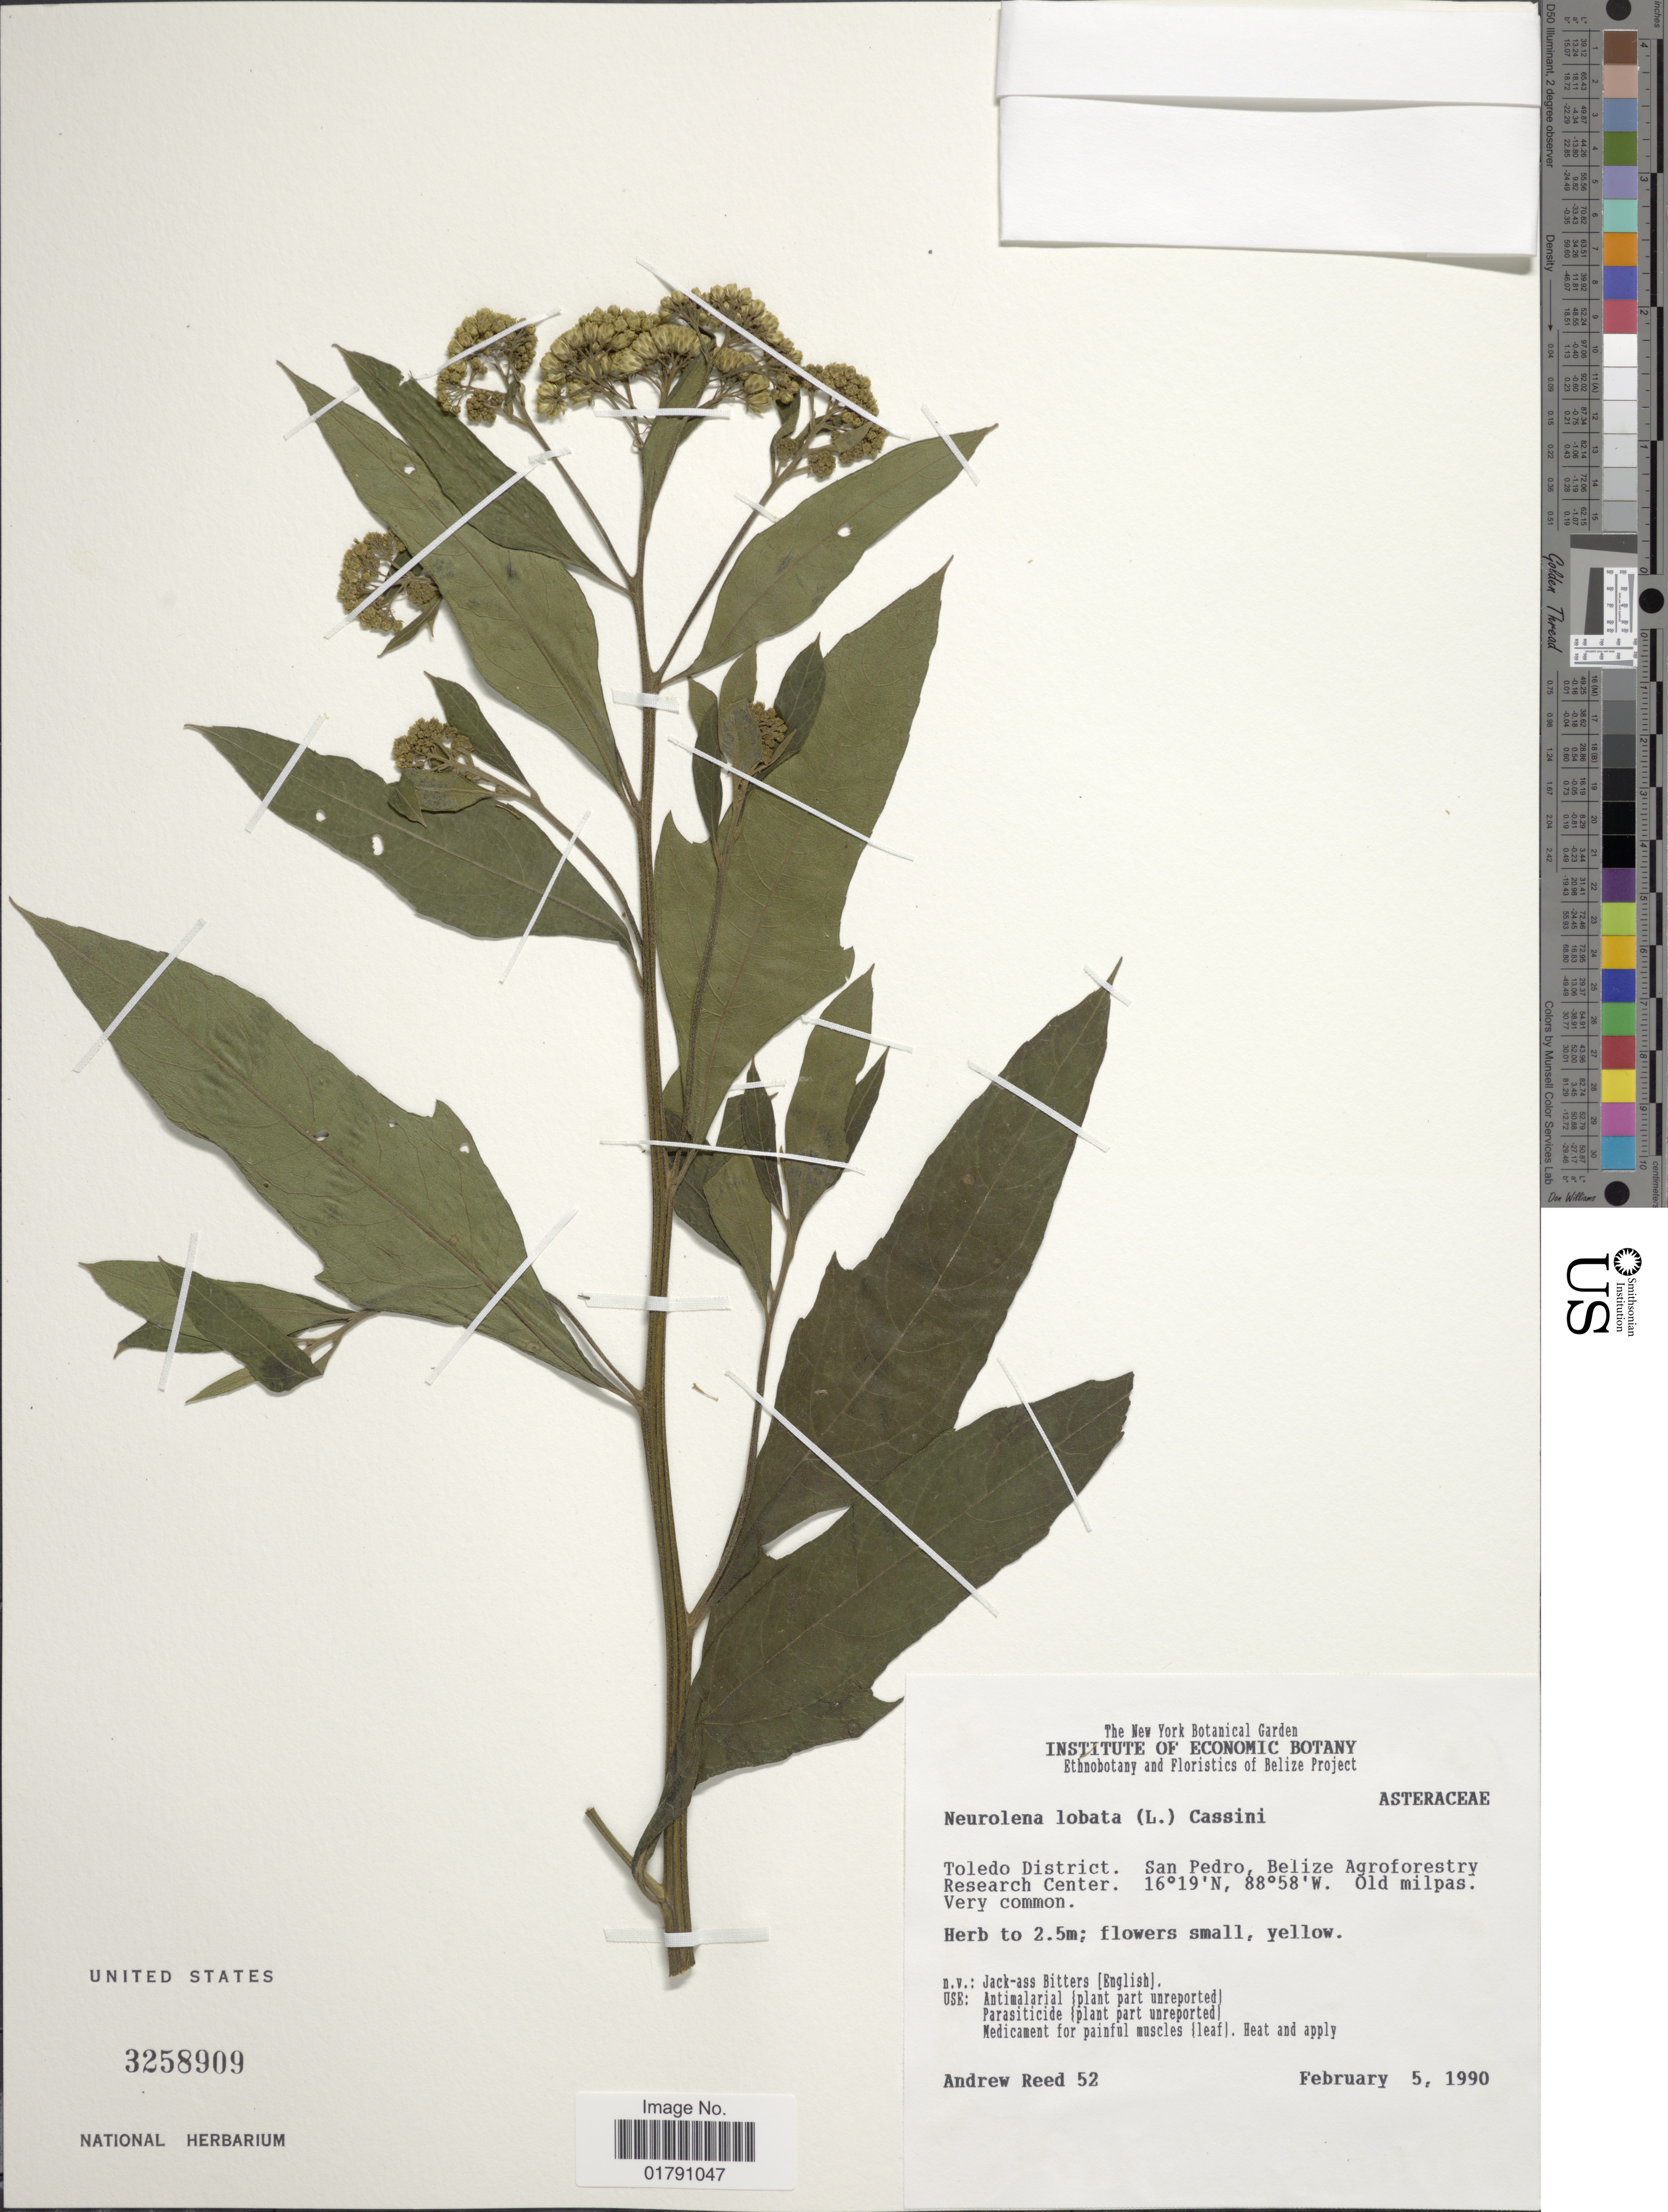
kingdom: Plantae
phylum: Tracheophyta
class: Magnoliopsida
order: Asterales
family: Asteraceae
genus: Neurolaena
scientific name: Neurolaena lobata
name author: (L.) R. Br. ex Cass.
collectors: A. Reed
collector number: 52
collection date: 1990-02-05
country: Belize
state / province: Toledo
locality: San Pedro, Belize Agroforestry Research Center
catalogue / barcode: US 3258909